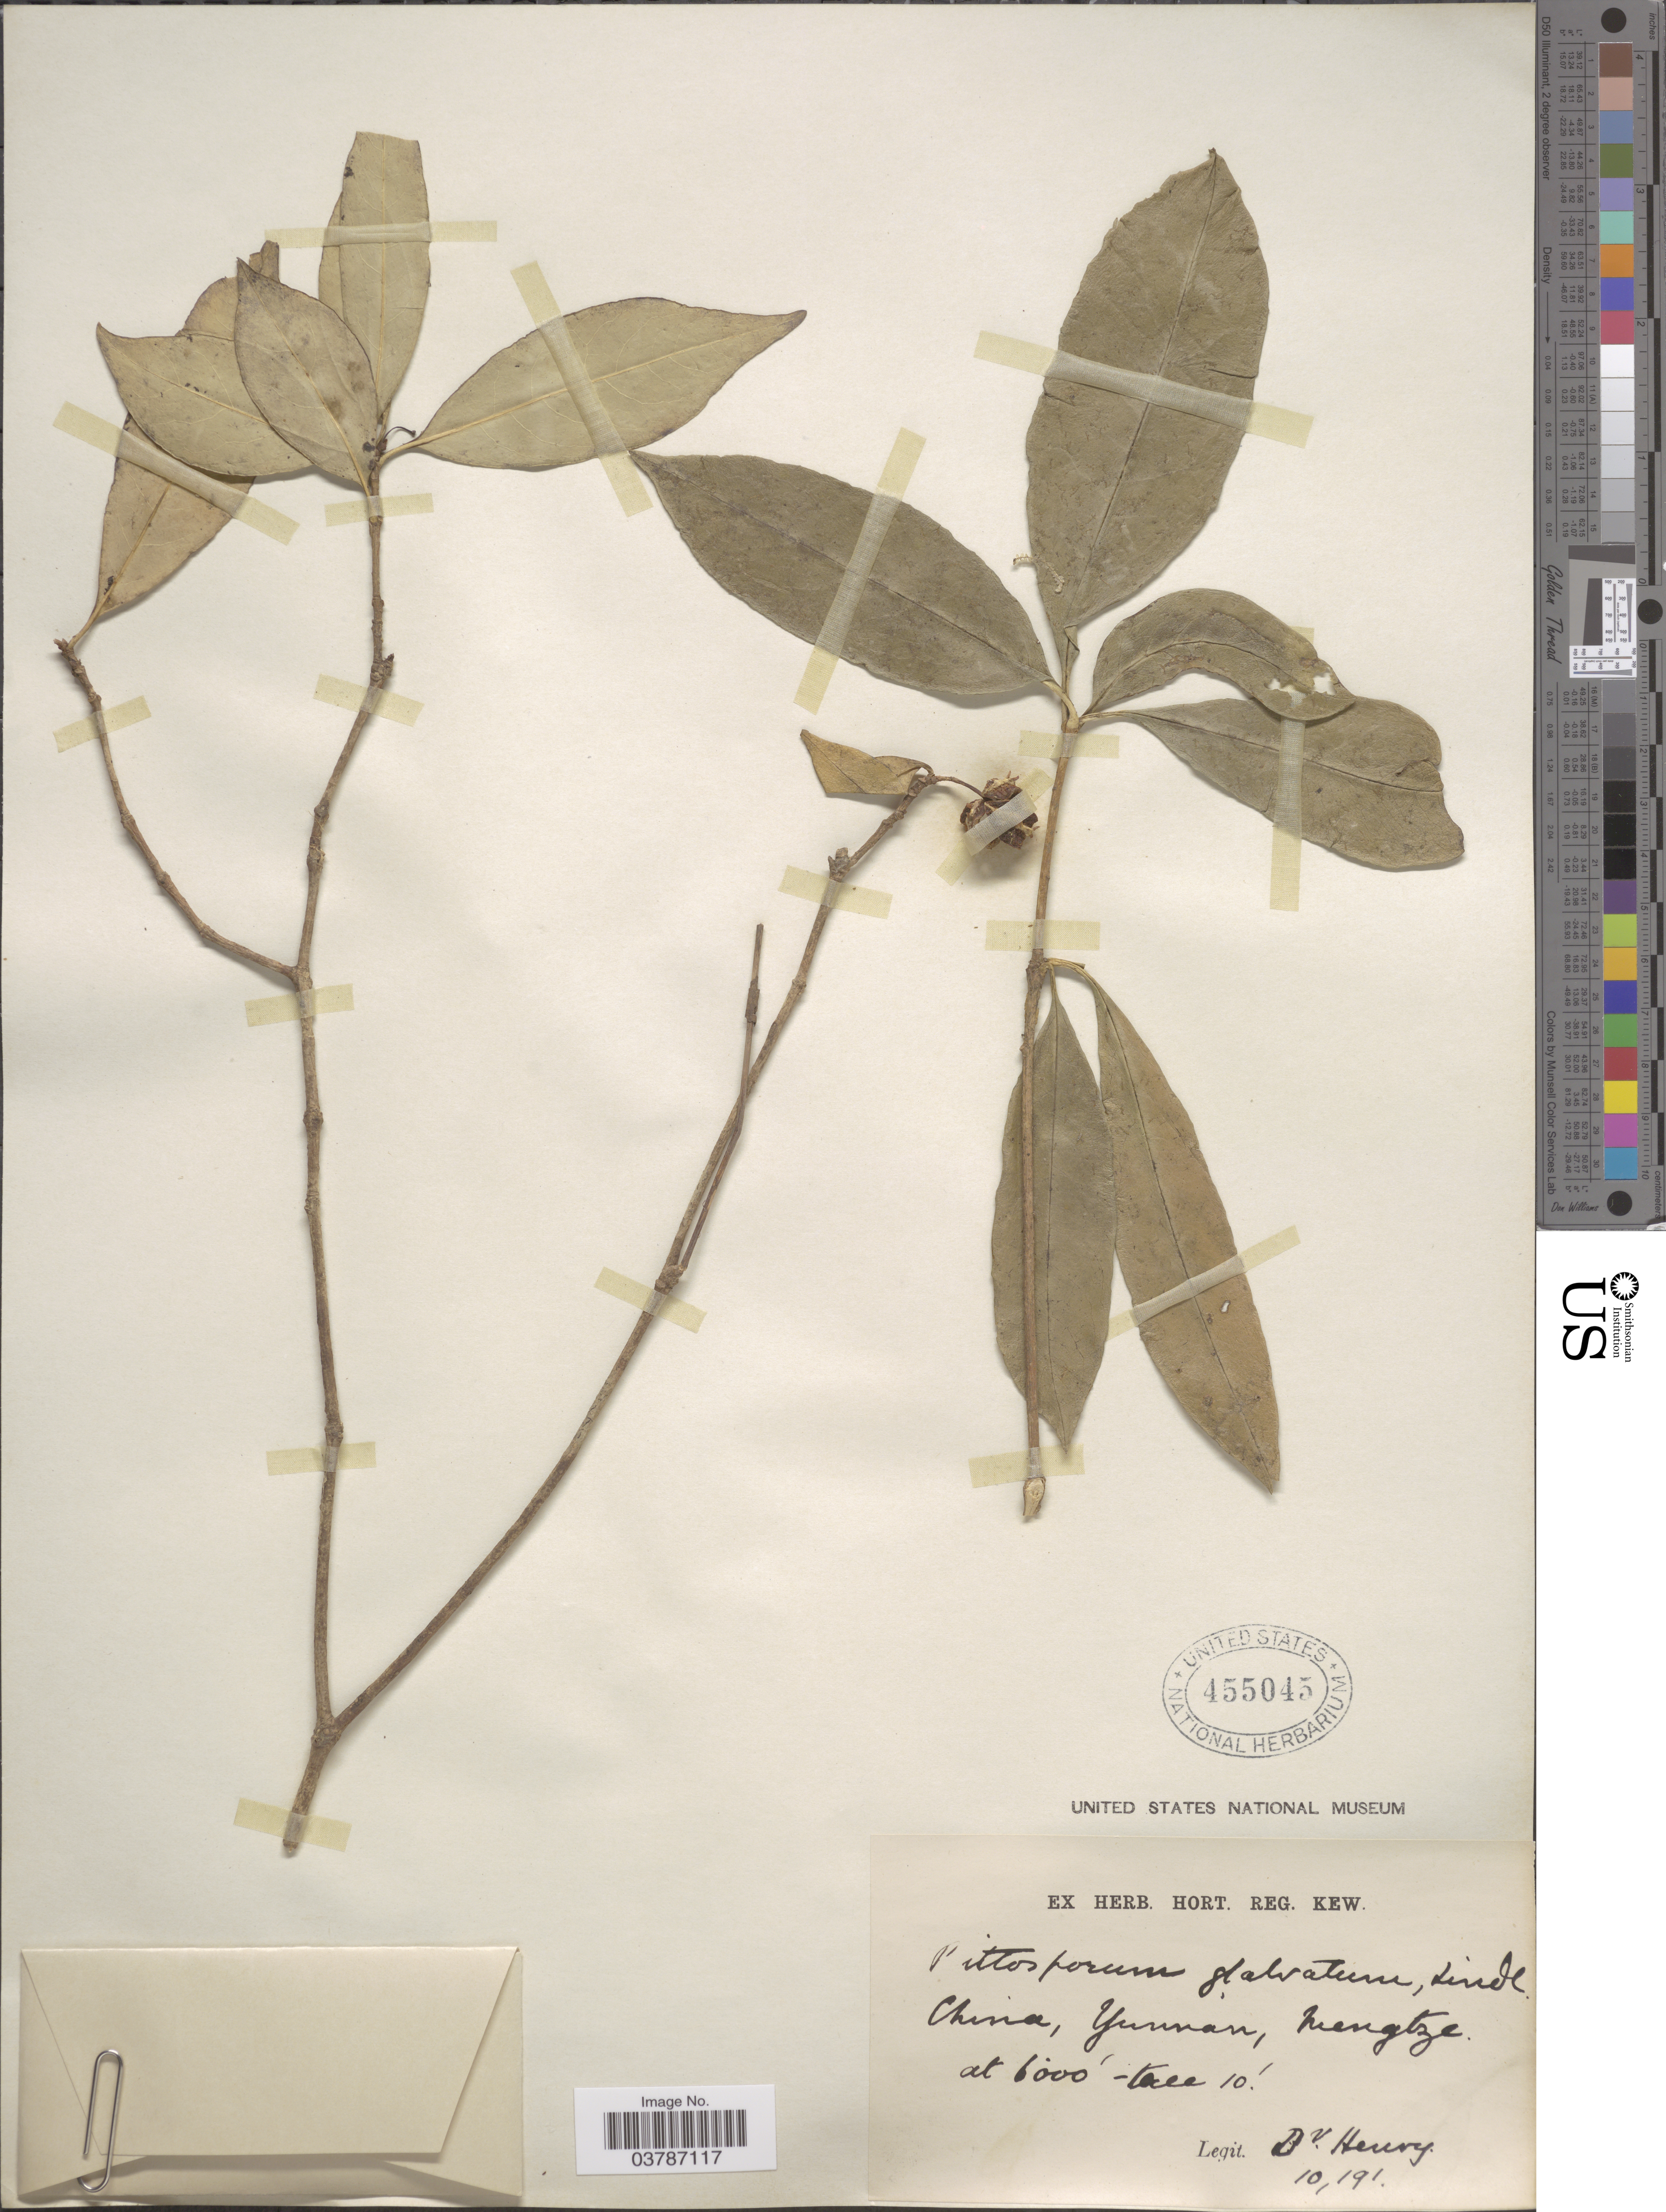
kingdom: Plantae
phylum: Tracheophyta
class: Magnoliopsida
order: Apiales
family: Pittosporaceae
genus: Pittosporum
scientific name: Pittosporum glabratum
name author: Lindl.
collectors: -. Henry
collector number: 10191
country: China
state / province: Yunnan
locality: Mengtze.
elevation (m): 1829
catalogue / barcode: US 455045